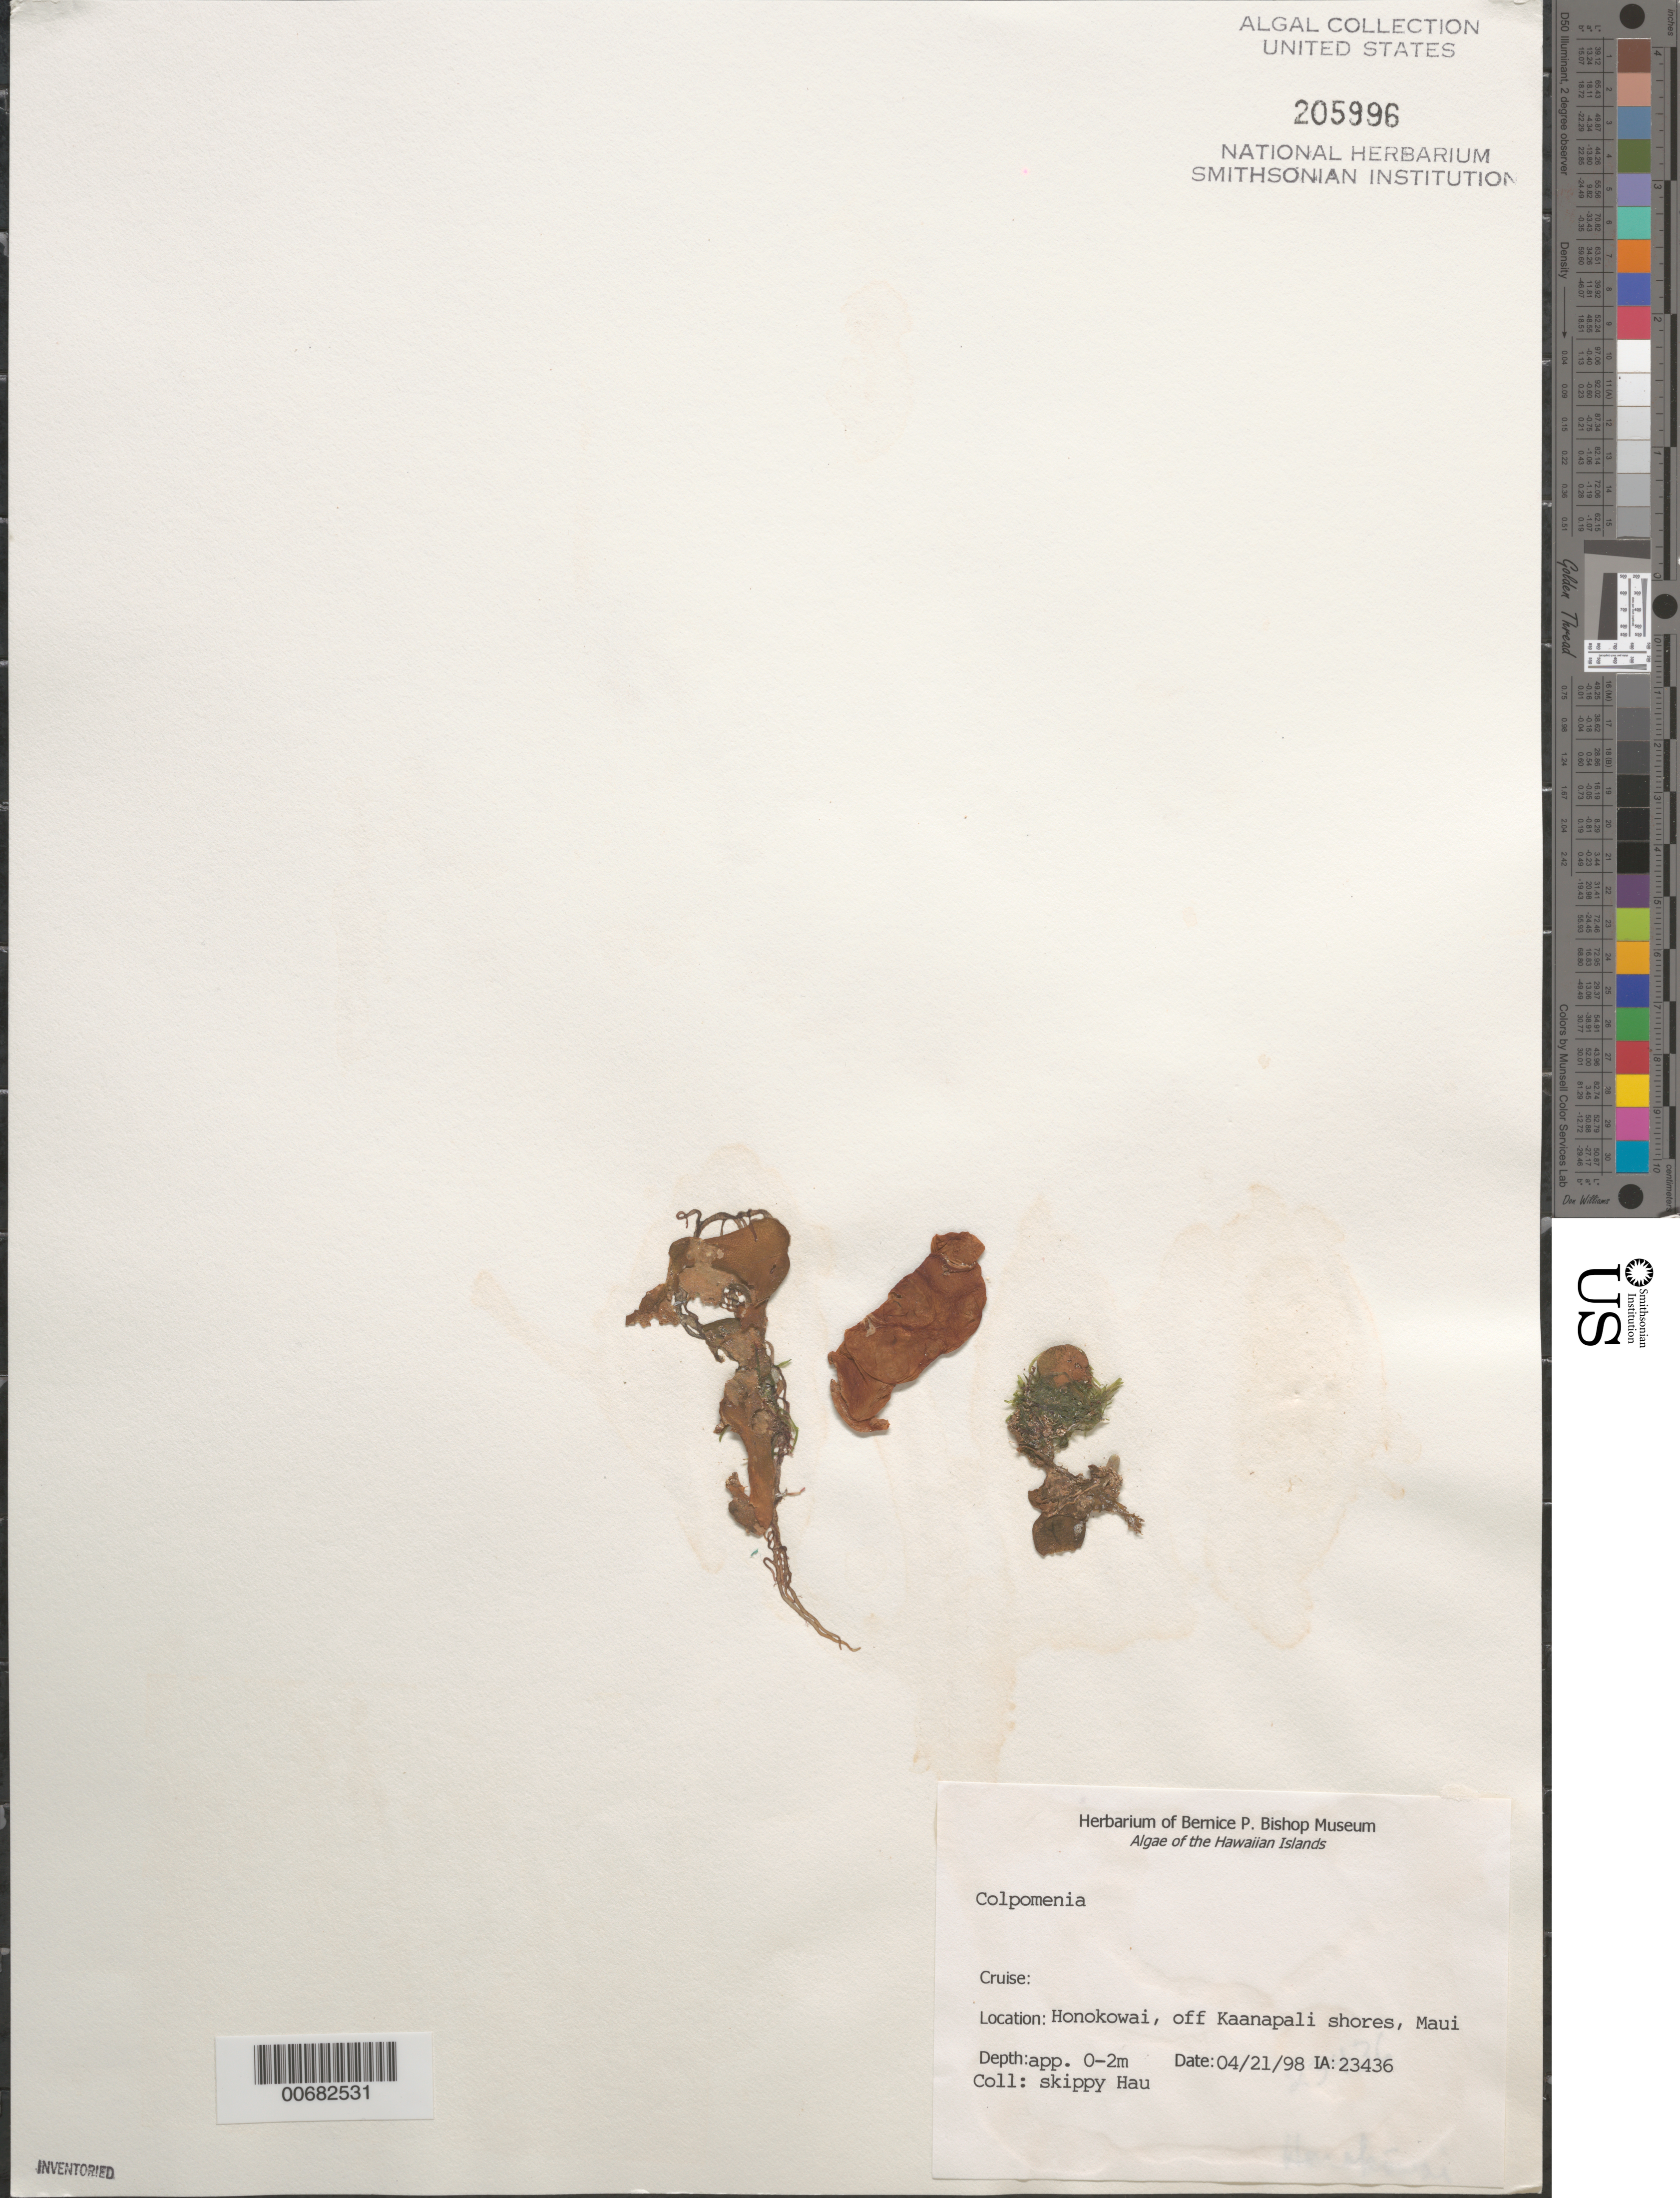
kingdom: Chromista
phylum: Ochrophyta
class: Phaeophyceae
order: Scytosiphonales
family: Scytosiphonaceae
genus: Colpomenia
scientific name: Colpomenia sp.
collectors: S. Hau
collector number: IAA 23436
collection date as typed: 21 Apr 1998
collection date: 1998-04-21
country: United States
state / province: Hawaii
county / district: Maui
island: Maui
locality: Honokowai off Kaanapali shores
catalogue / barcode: US 205996